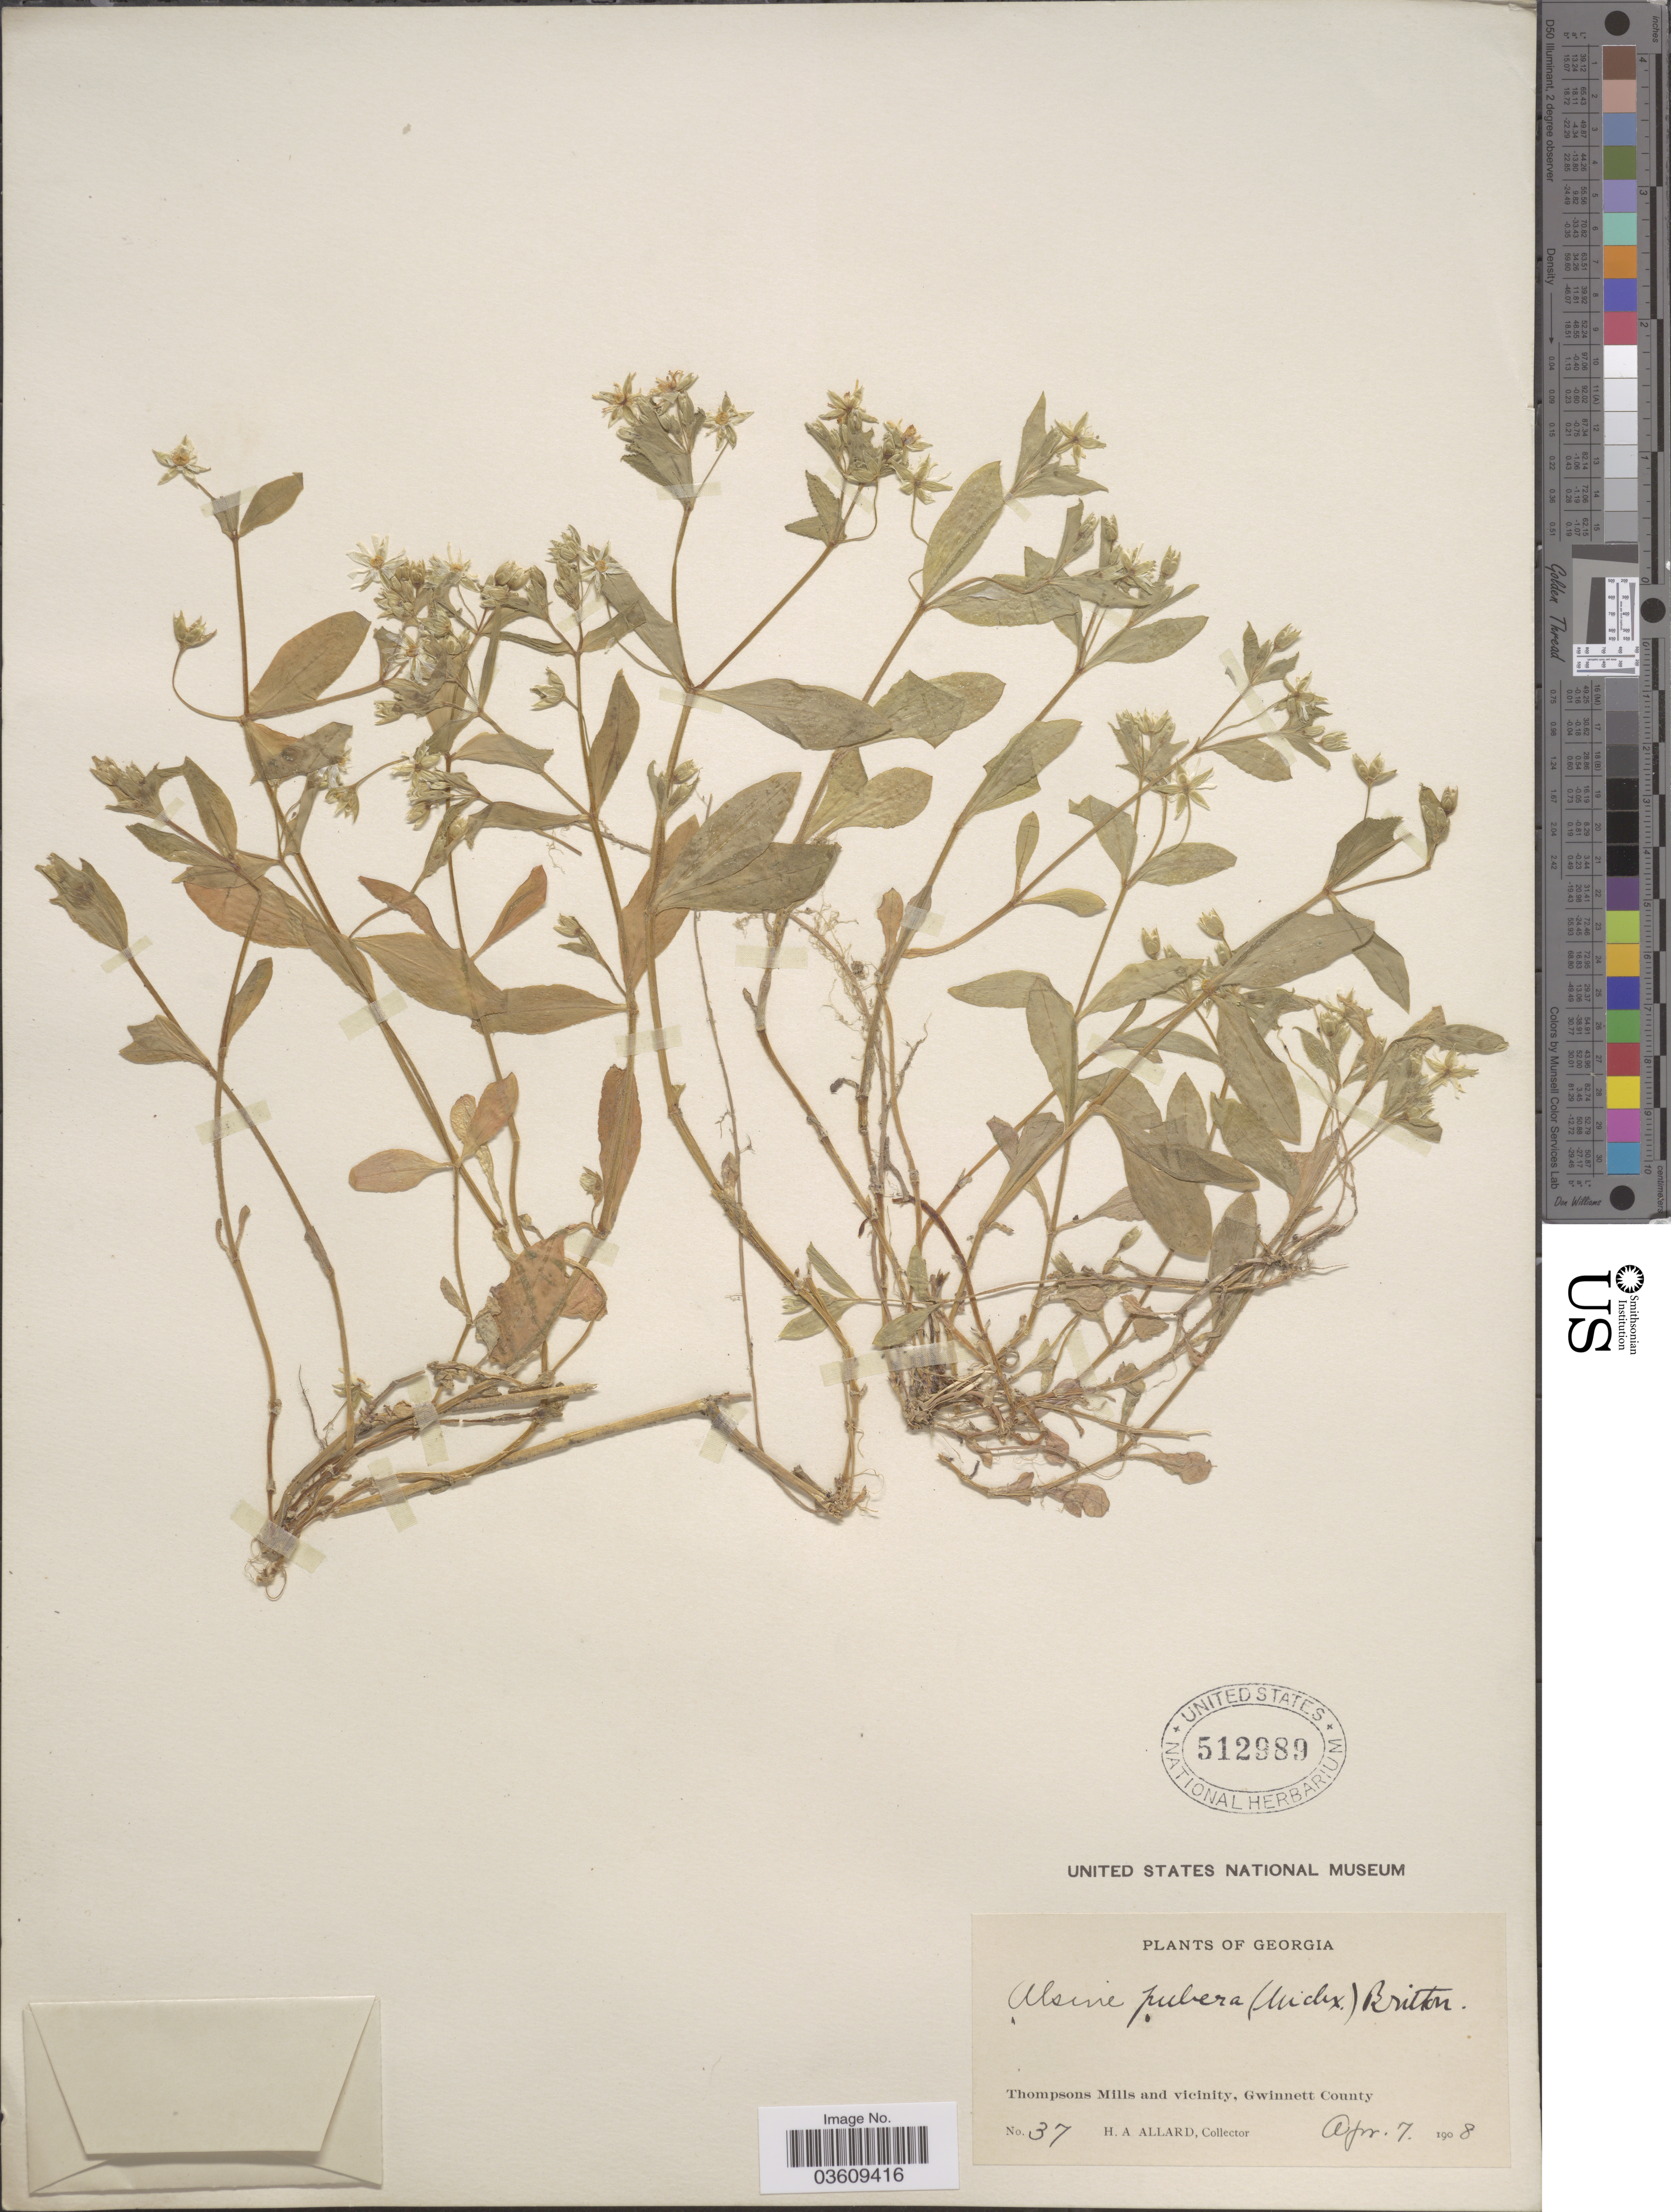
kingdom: Plantae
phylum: Tracheophyta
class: Magnoliopsida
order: Caryophyllales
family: Caryophyllaceae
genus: Stellaria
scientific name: Stellaria pubera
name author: Michx.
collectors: H. A. Allard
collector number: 37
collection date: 1908-04-07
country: United States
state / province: Georgia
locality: Thompsons Mills and vicinity, Gwinnett County.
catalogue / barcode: US 512989